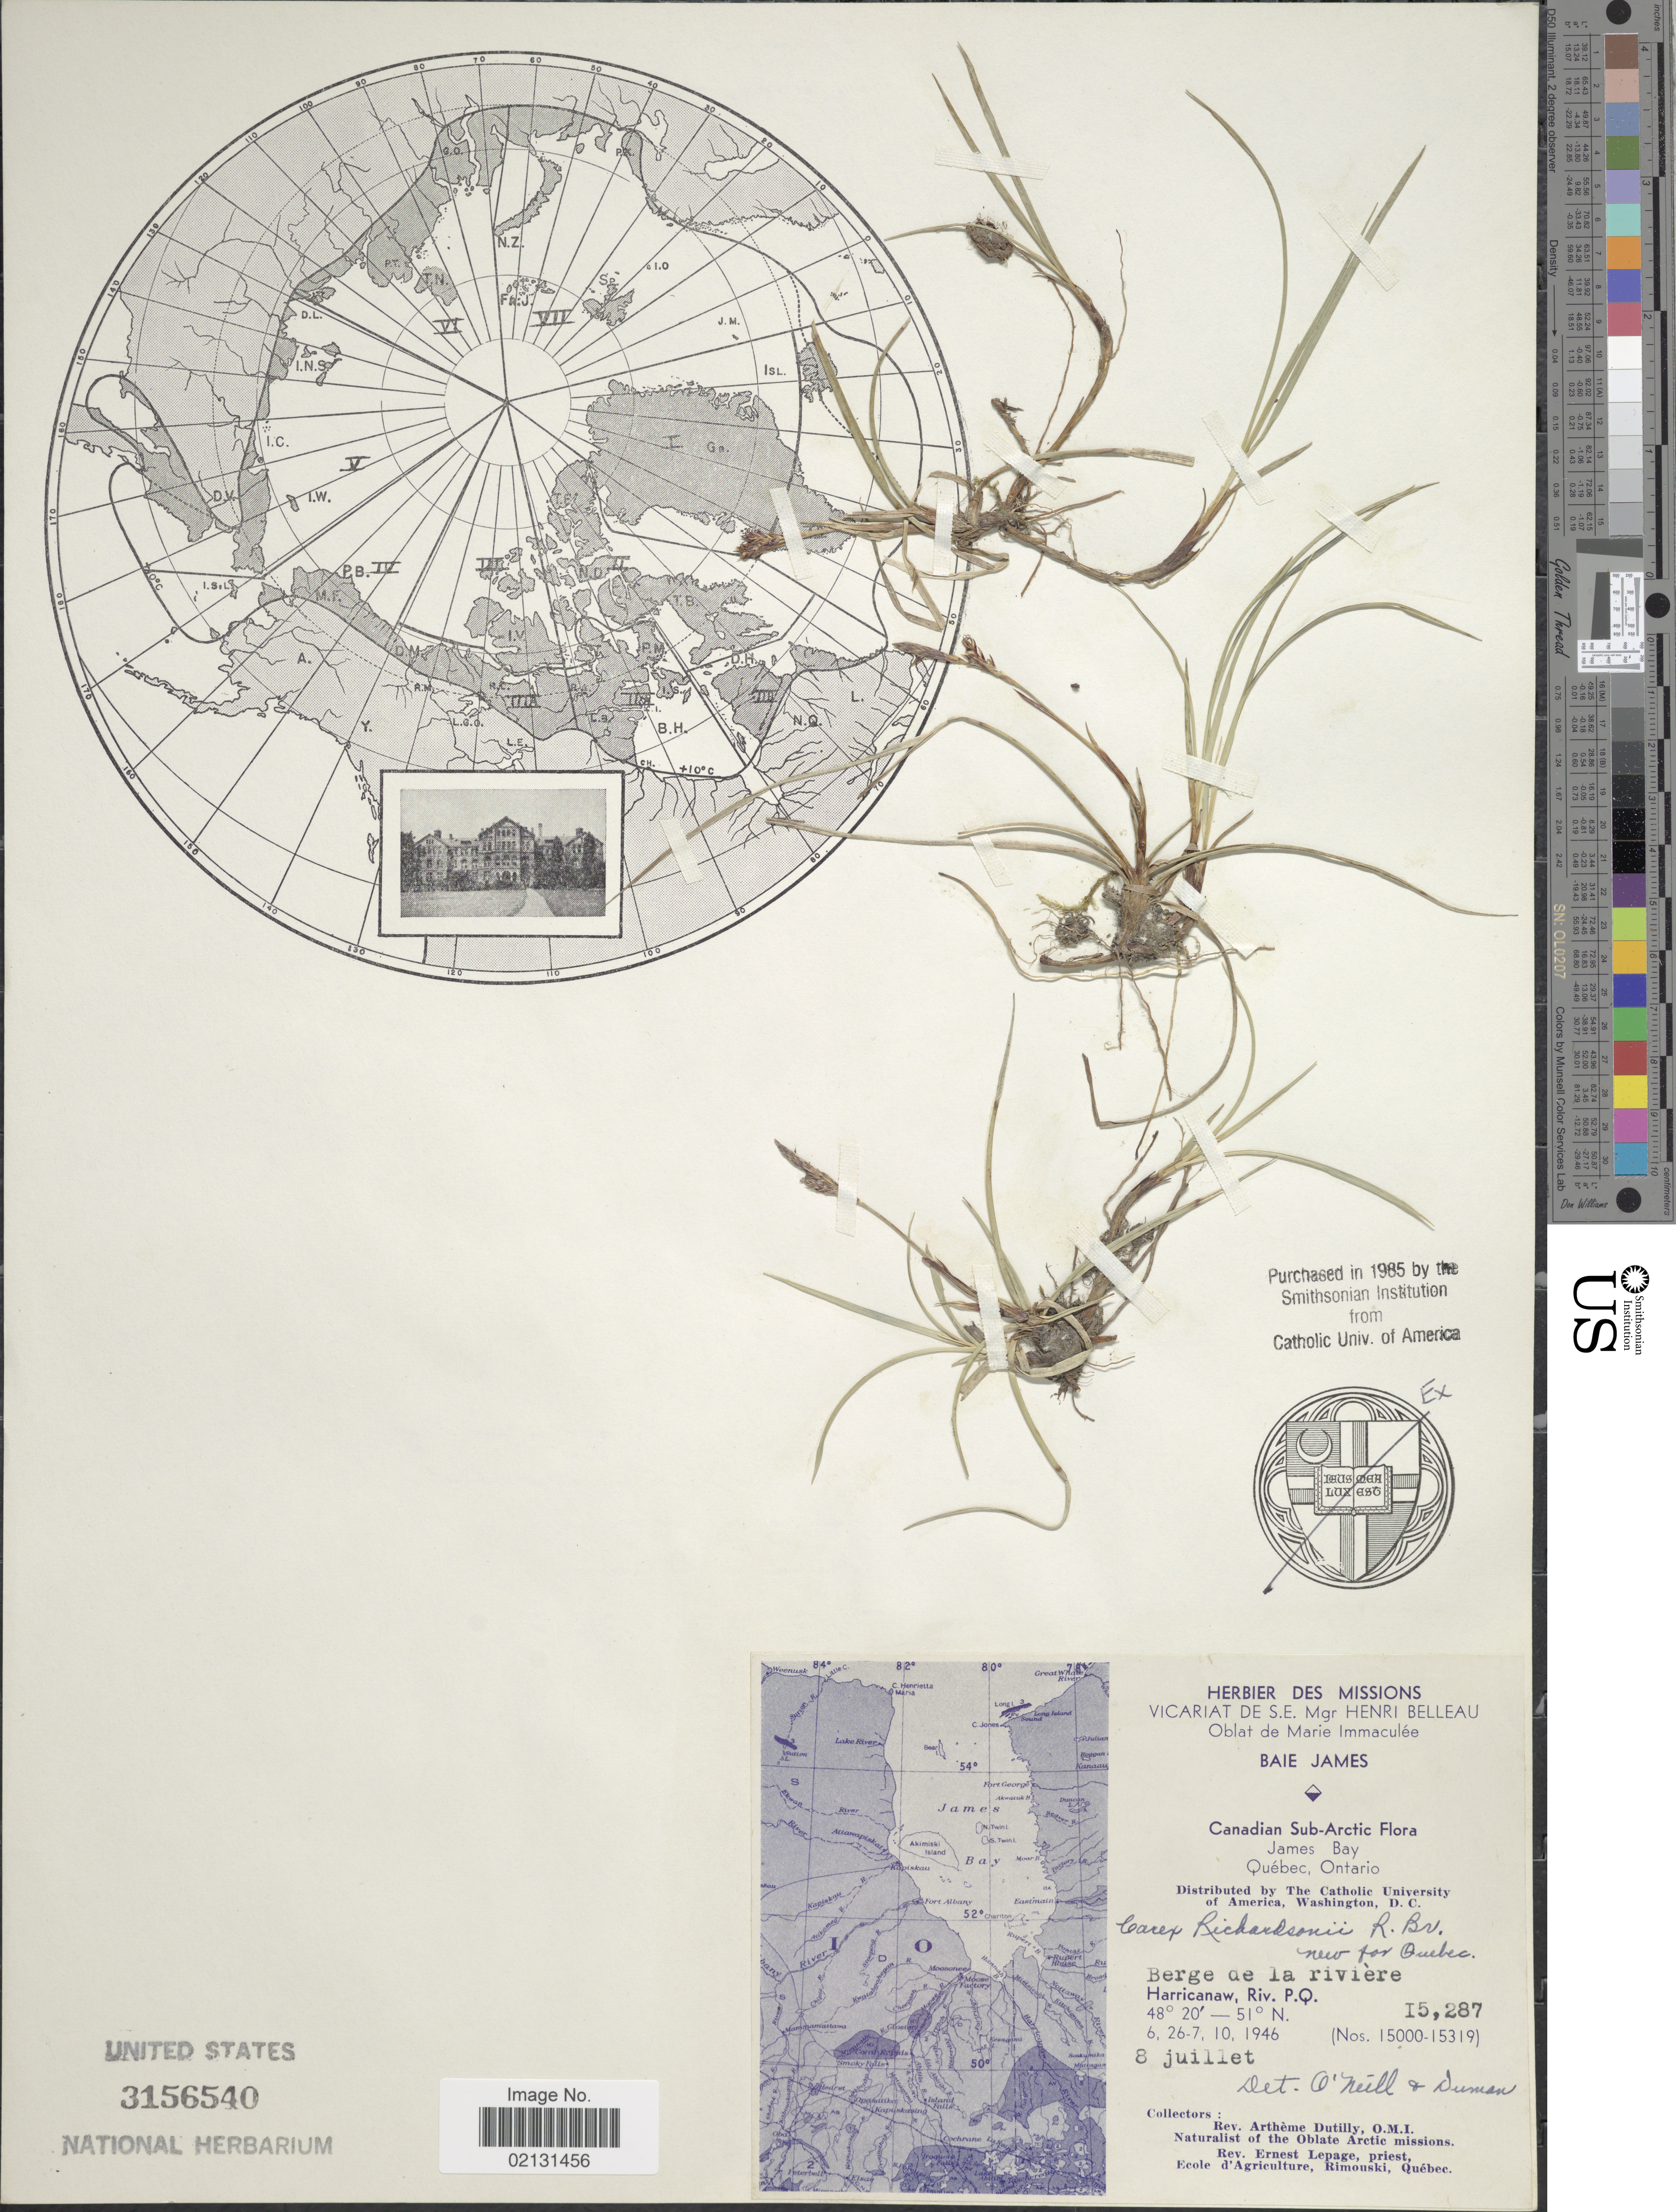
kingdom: Plantae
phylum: Tracheophyta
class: Liliopsida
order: Poales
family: Cyperaceae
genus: Carex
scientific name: Carex richardsonii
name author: R. Br.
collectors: A. Dutilly & E. Lepage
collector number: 15287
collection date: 1946-07-08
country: Canada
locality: Canadian Sub-Arctic, James Bay, Quebec, Ontario, berge de la riviere, Harricanaw, Riv. P.Q.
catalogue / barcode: US 3156540